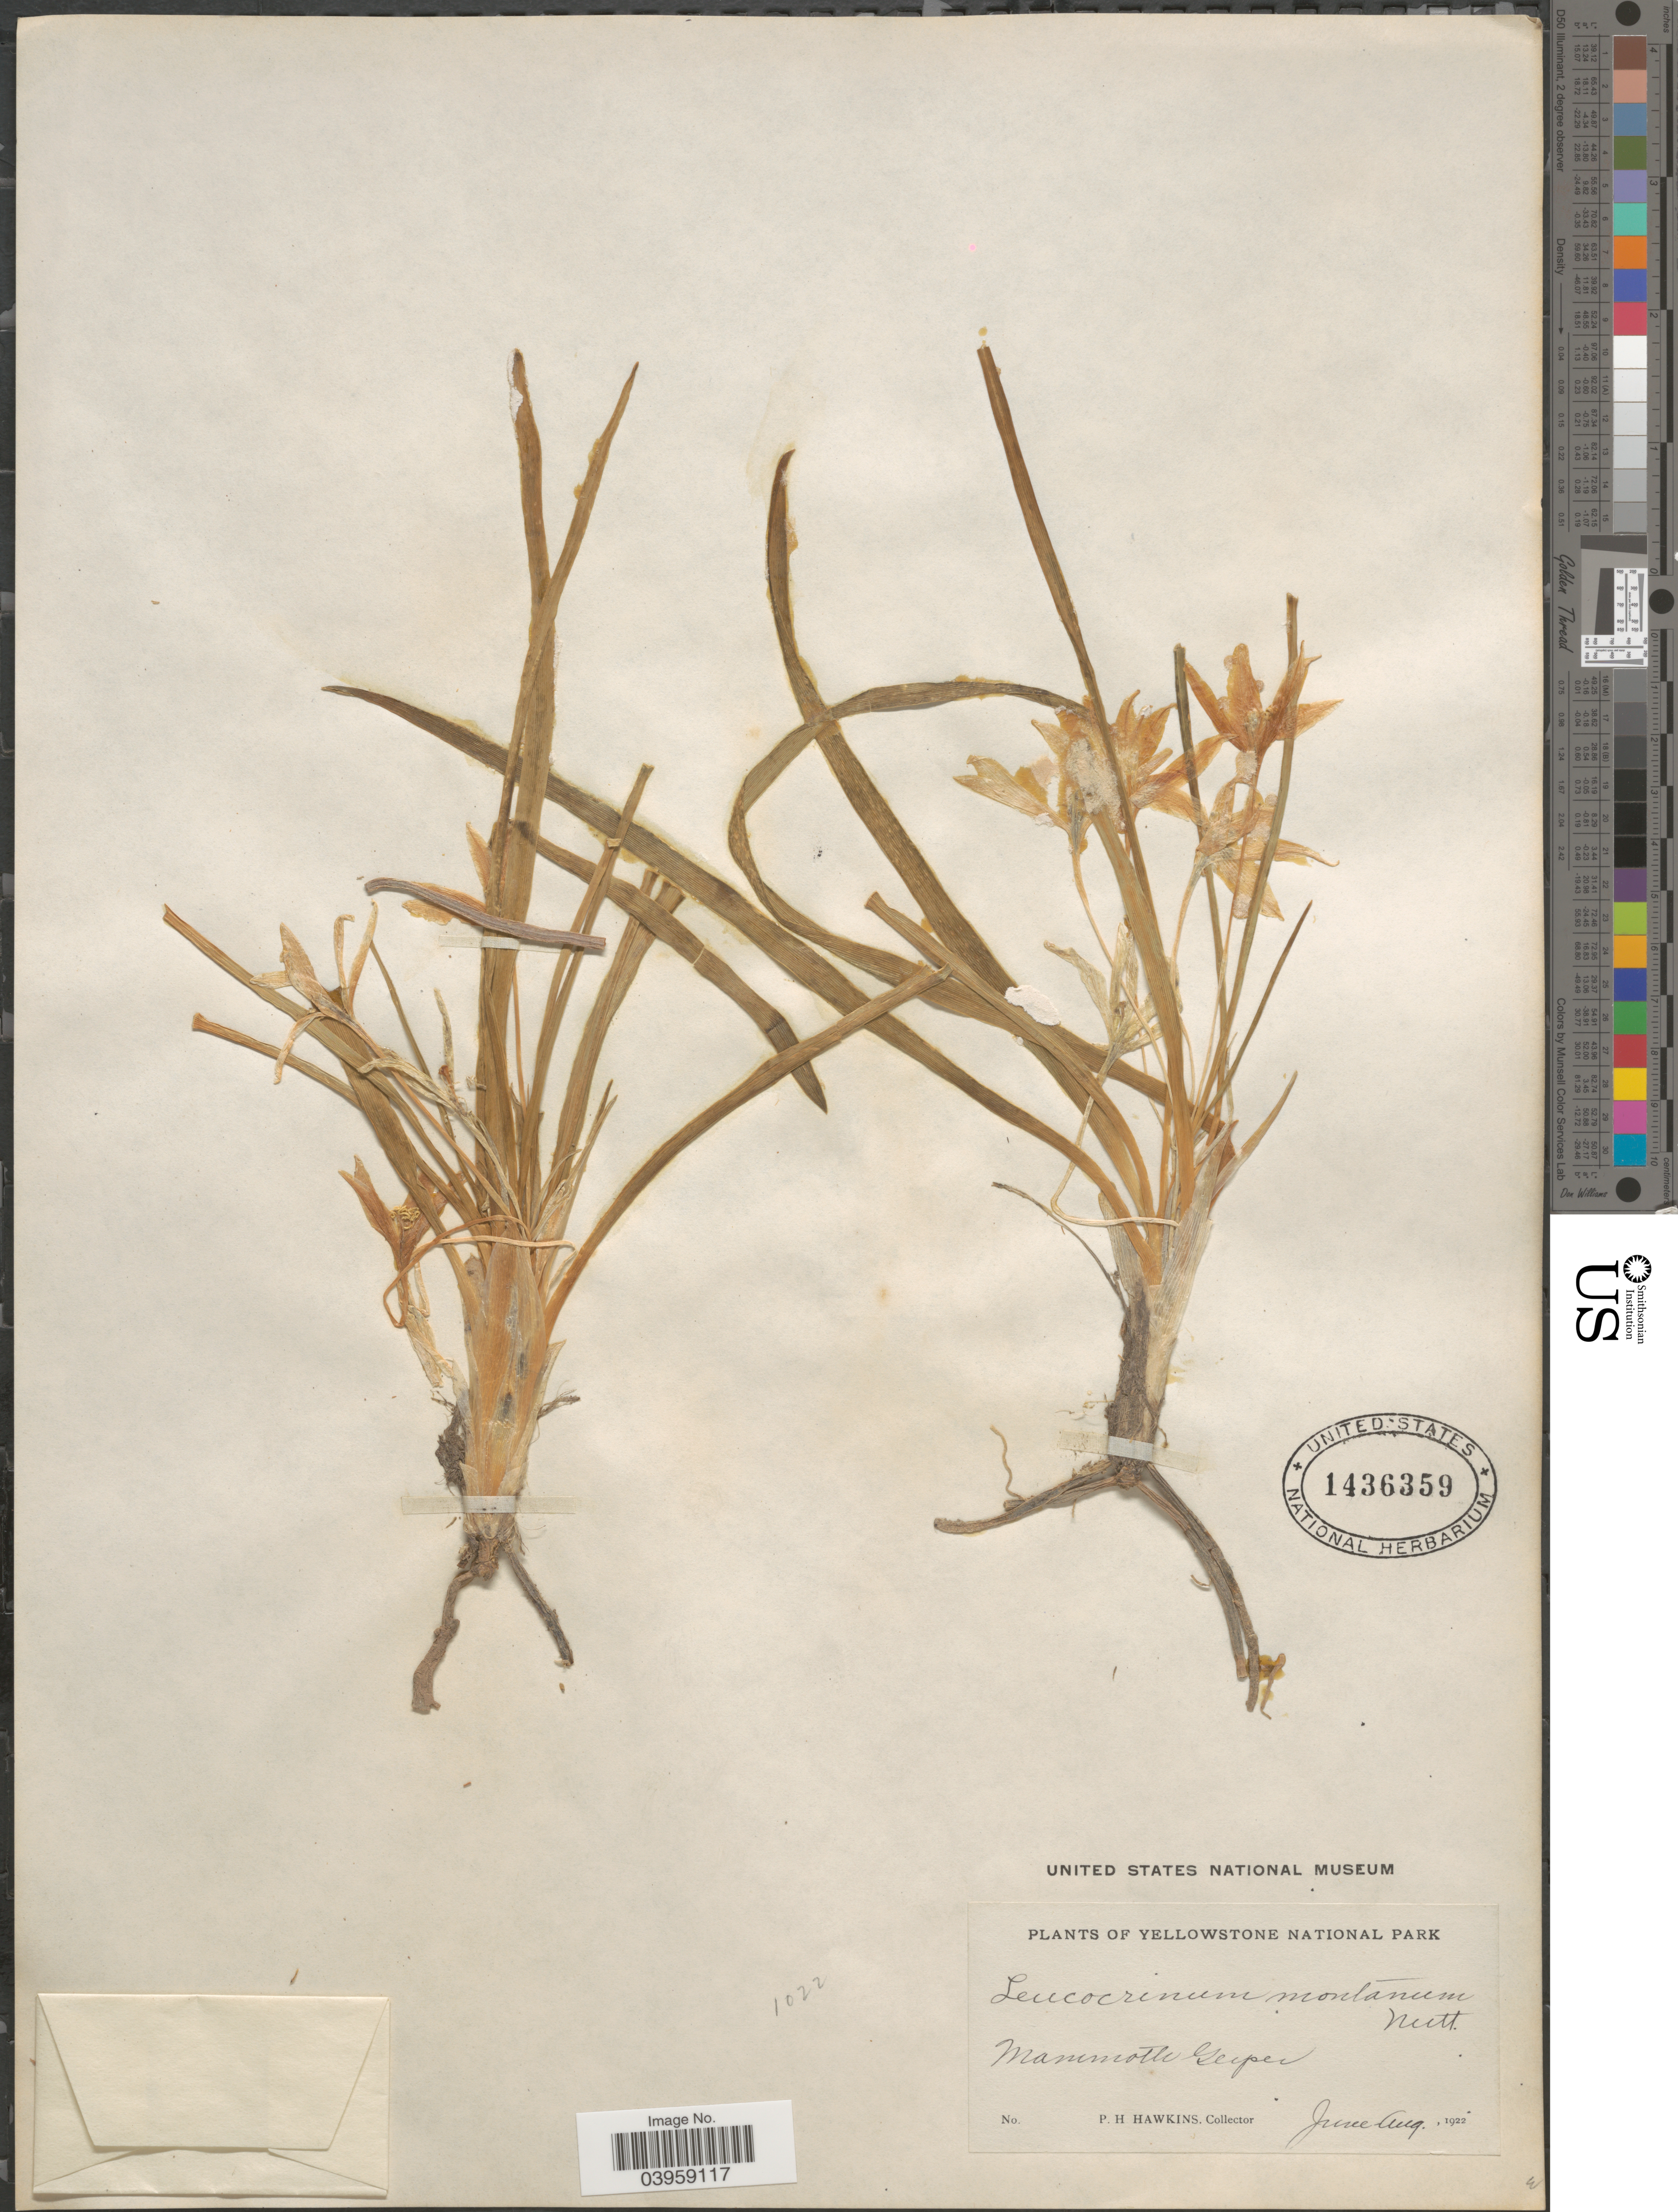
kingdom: Plantae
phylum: Tracheophyta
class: Liliopsida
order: Asparagales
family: Asparagaceae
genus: Leucocrinum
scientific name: Leucocrinum montanum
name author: Nutt.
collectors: P. Hawkins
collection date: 1922-06/1922-08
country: United States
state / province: Wyoming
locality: Yellowstone National Park. Mammoth Geyser.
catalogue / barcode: US 1436359